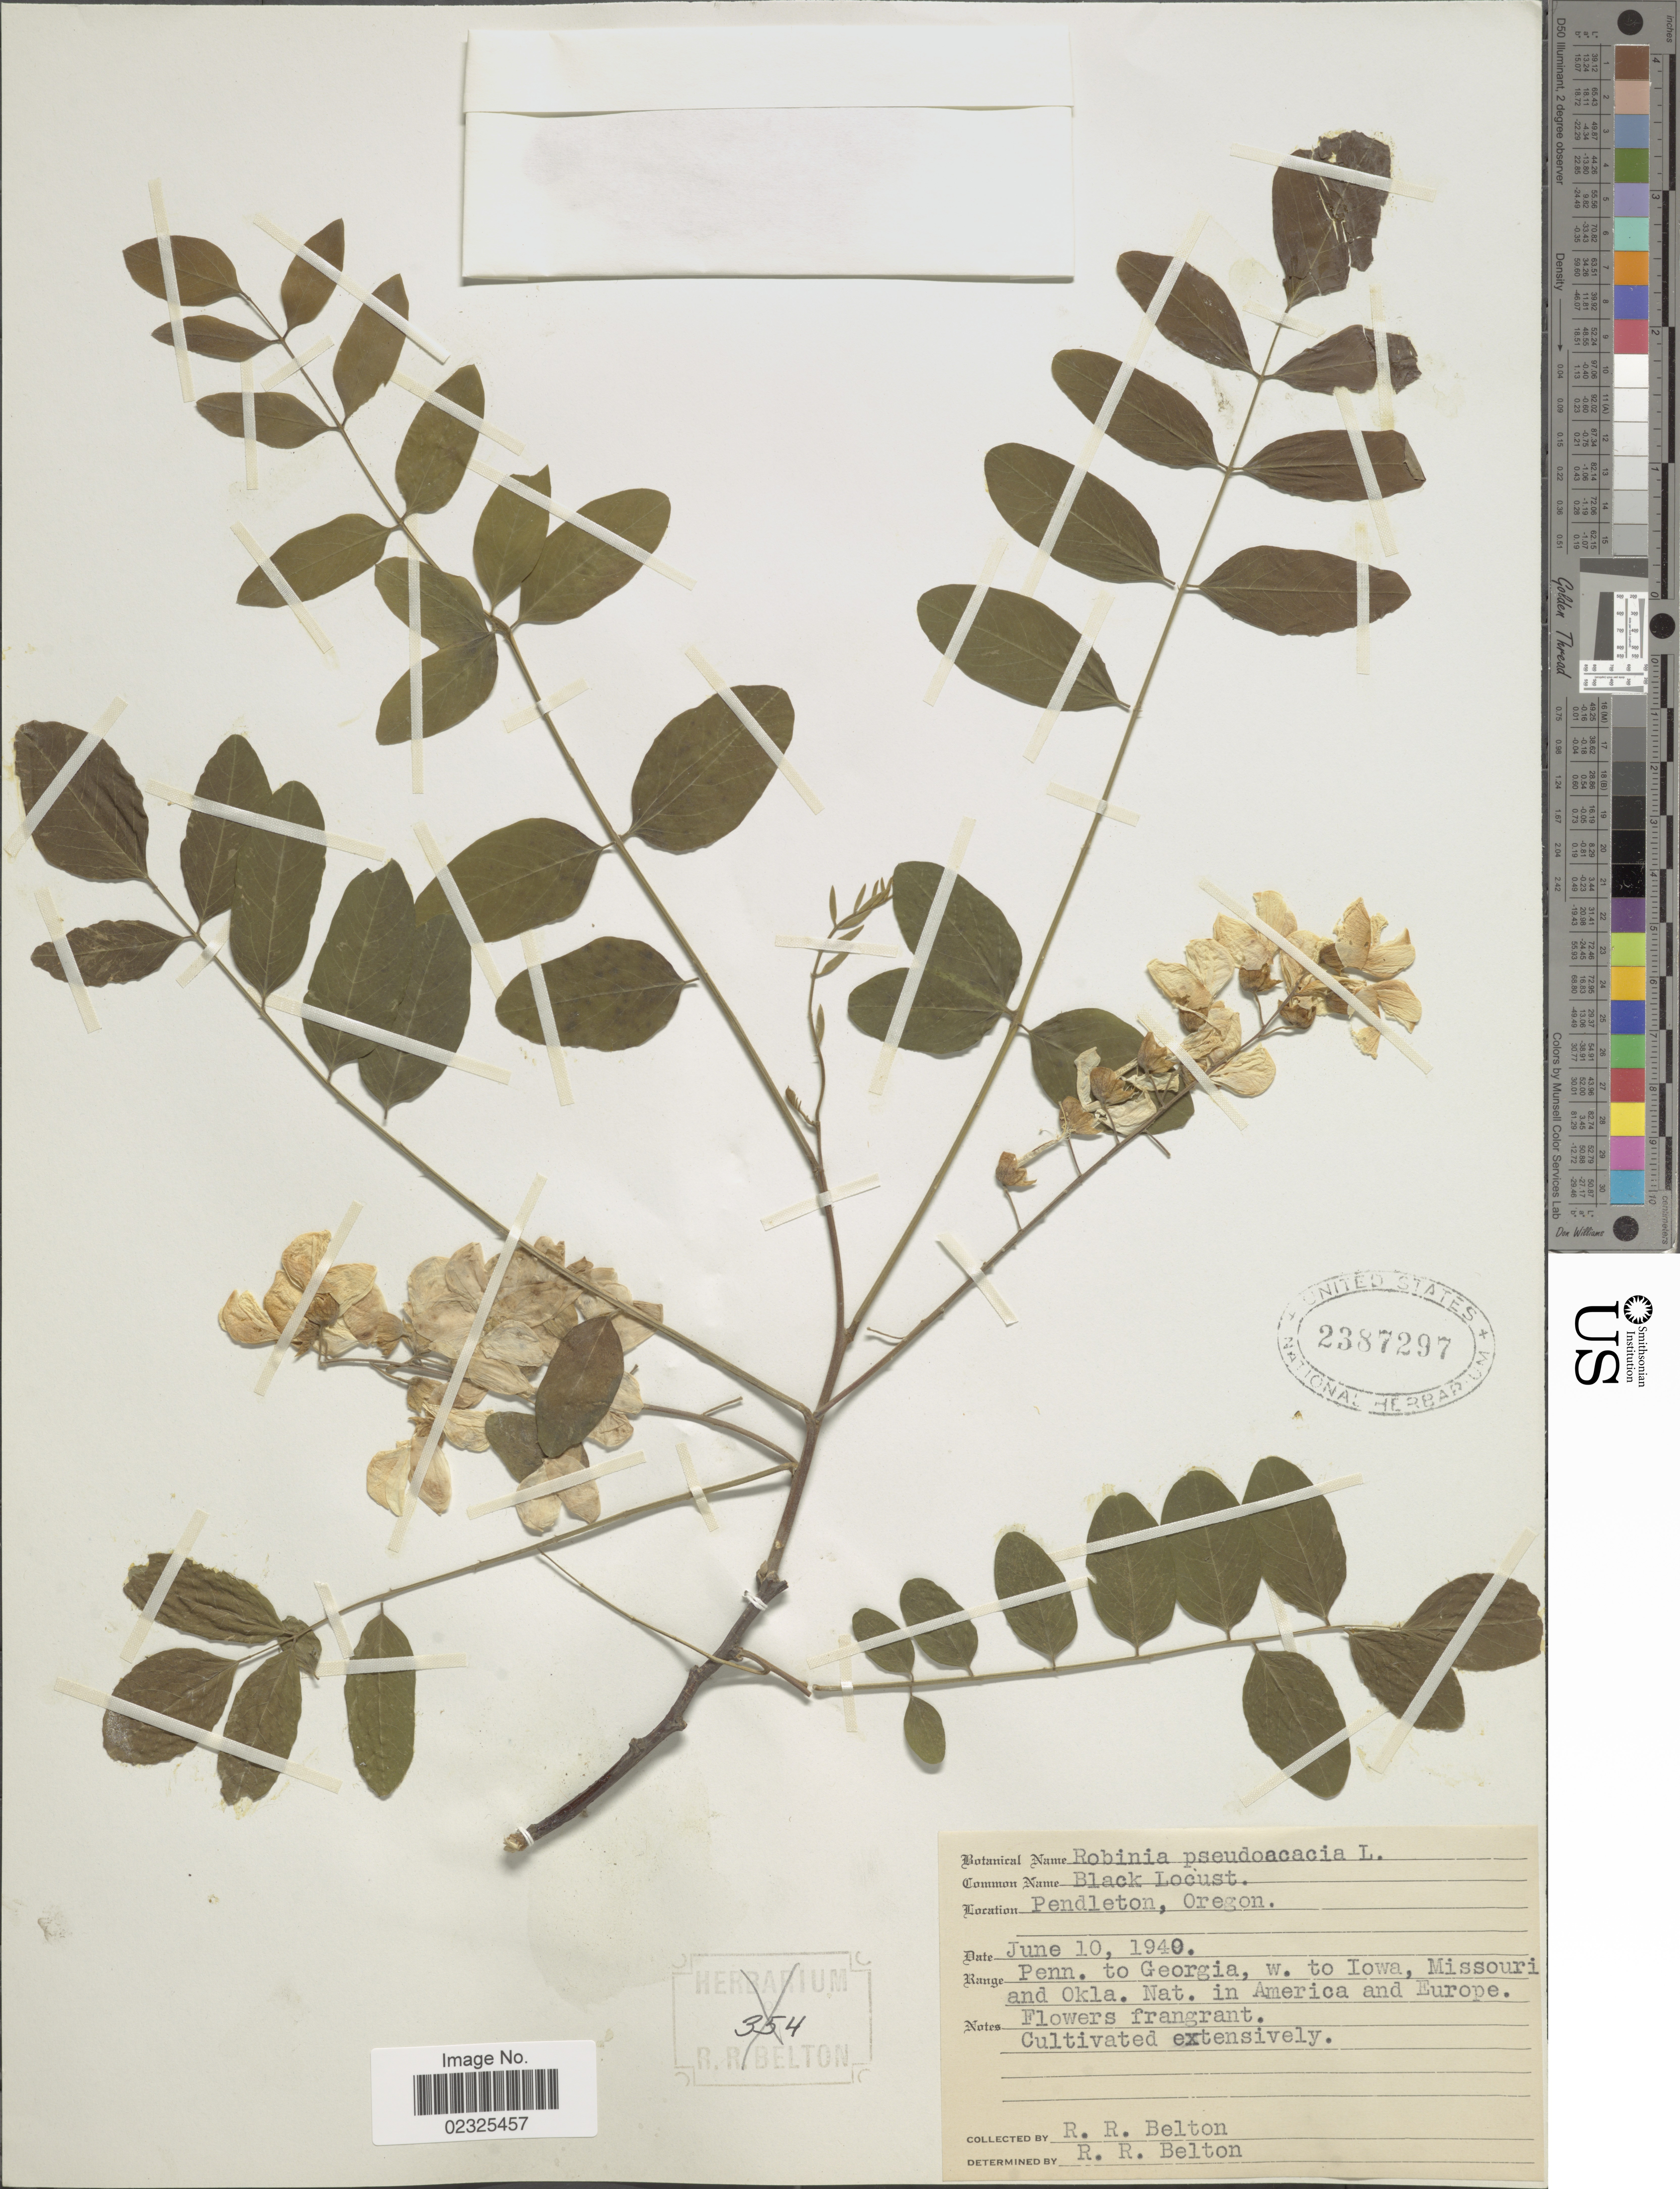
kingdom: Plantae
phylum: Tracheophyta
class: Magnoliopsida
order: Fabales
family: Fabaceae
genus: Robinia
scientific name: Robinia pseudoacacia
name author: L.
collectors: R. Belton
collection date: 1940-06-10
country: United States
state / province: Oregon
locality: Pendleton, Penn. to Georgia, w. to Iowa, Missouri and Okla. Nat. in America and Europa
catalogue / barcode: US 2387297